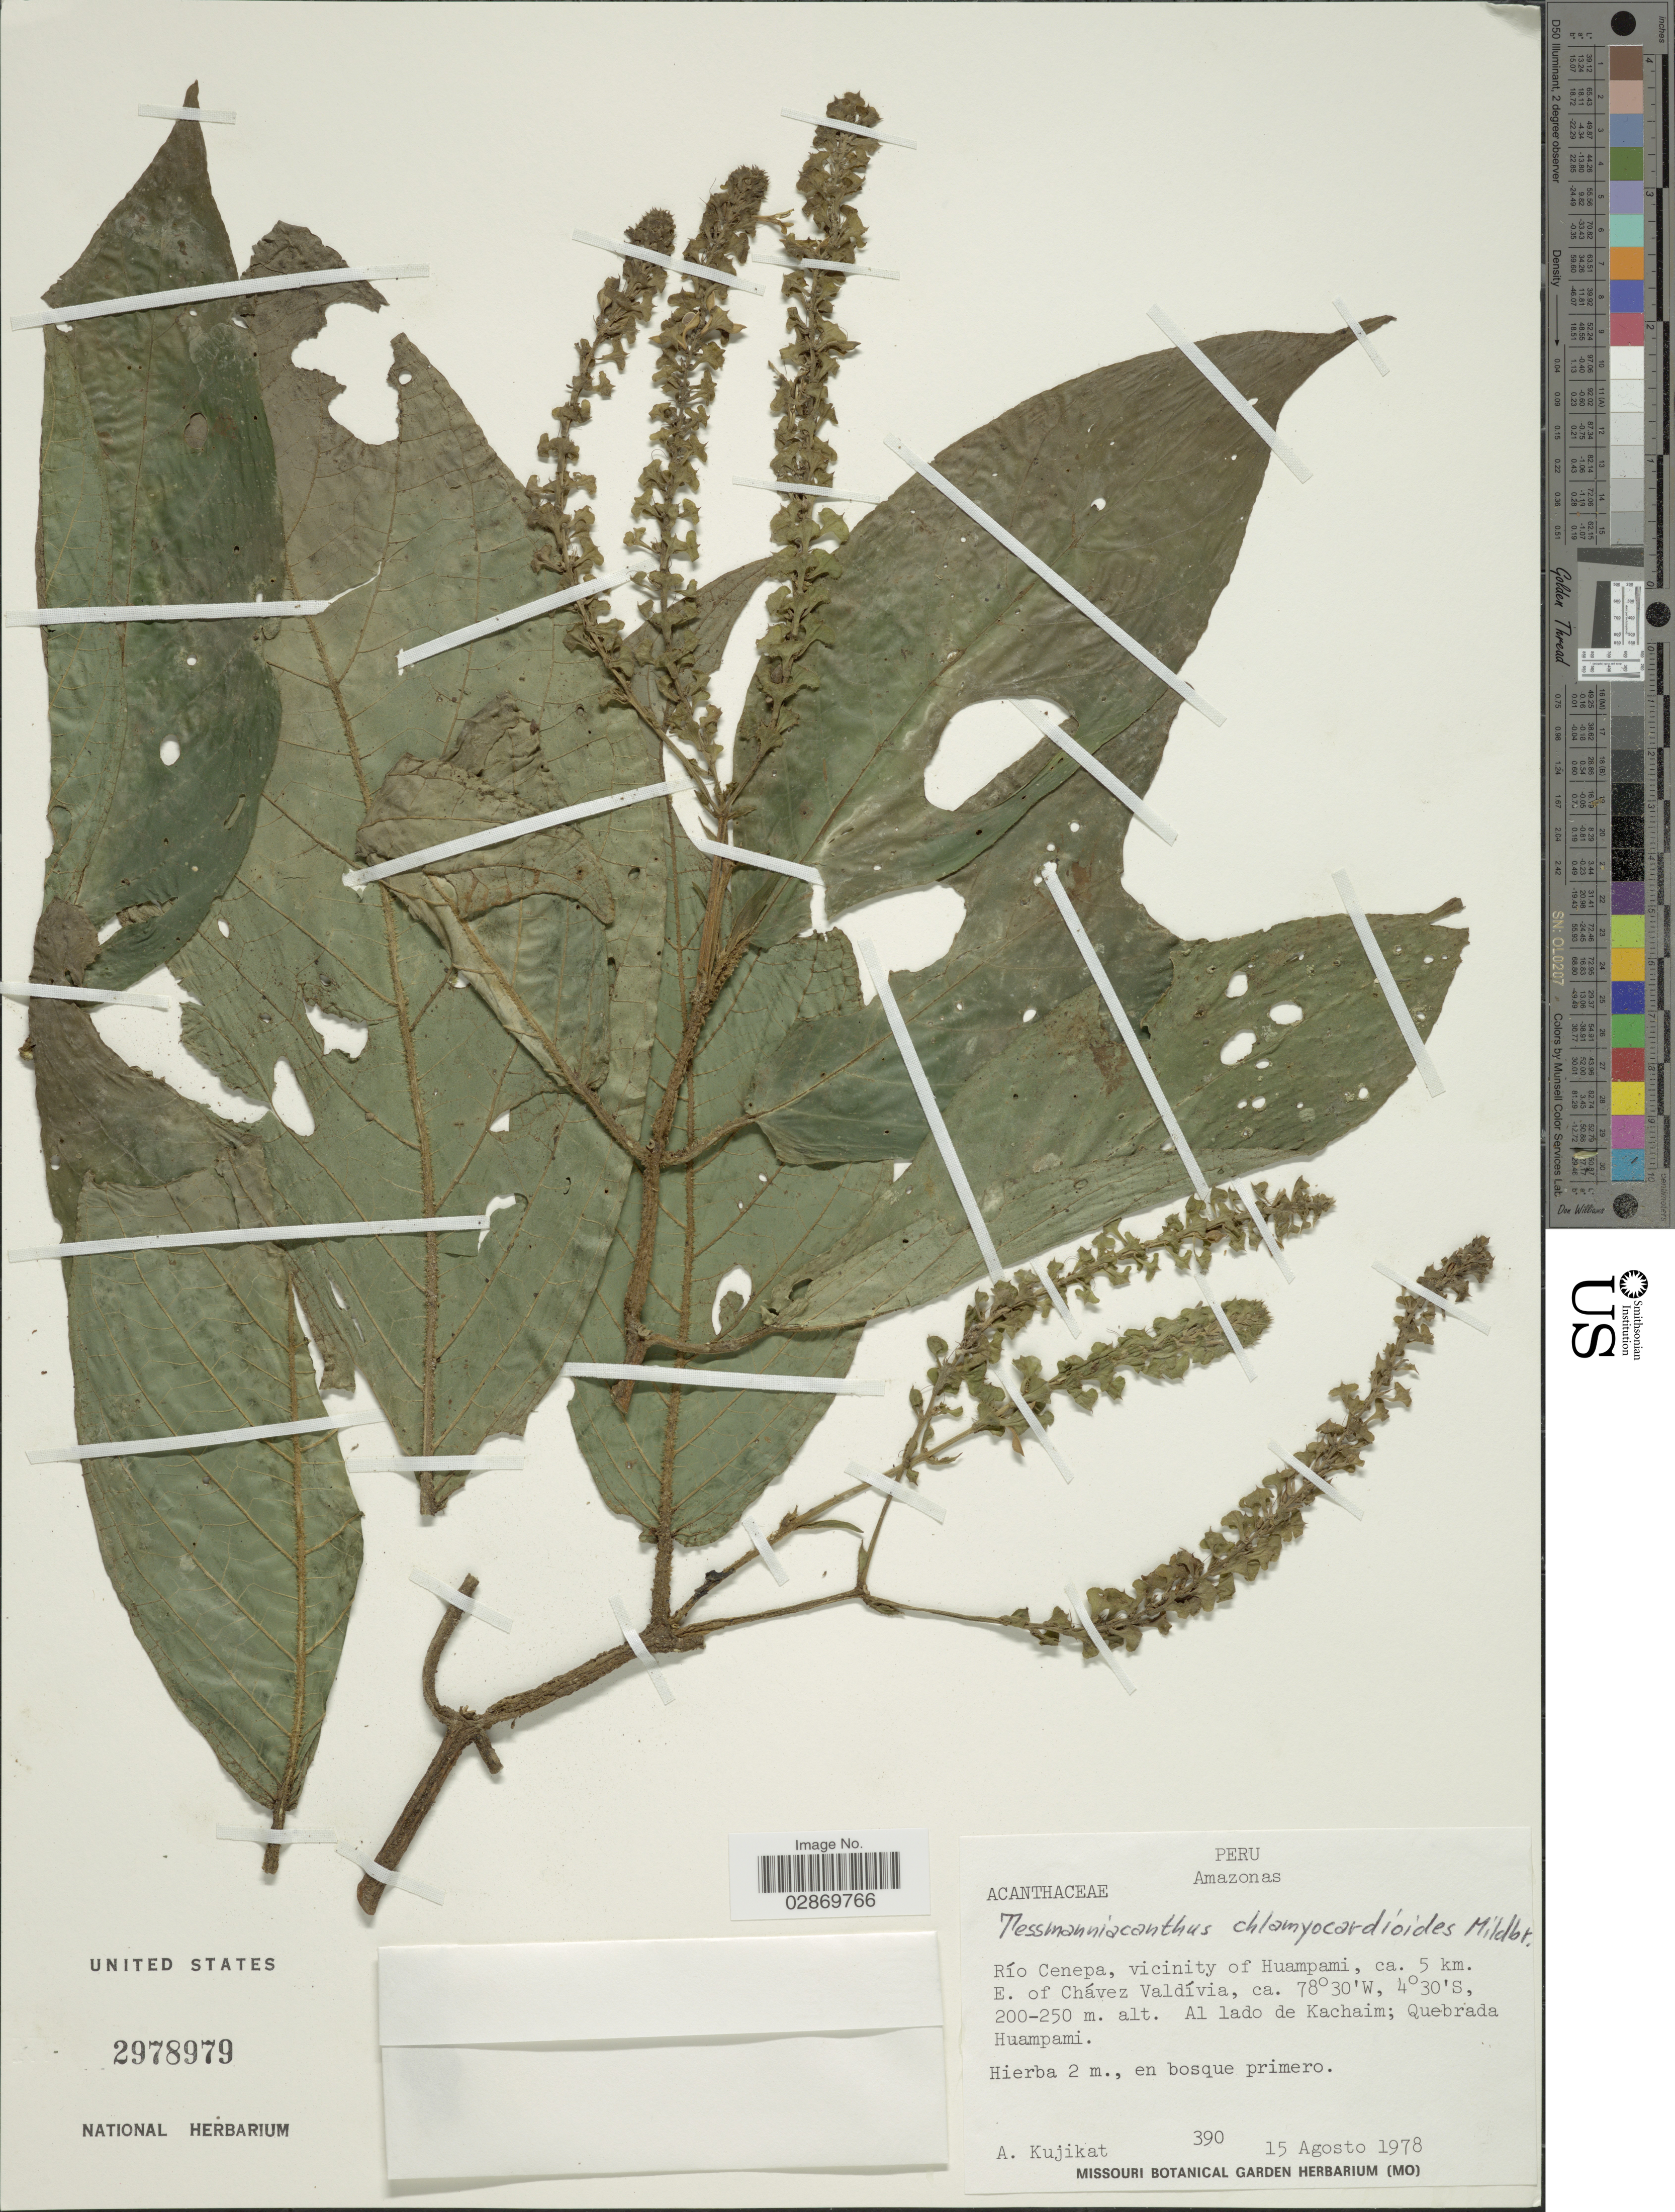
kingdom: Plantae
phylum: Tracheophyta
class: Magnoliopsida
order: Lamiales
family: Acanthaceae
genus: Tessmanniacanthus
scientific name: Tessmanniacanthus chlamydocardioides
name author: Mildbr.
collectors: A. Kujikat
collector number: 390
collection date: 1978-08-15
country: Peru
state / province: Amazonas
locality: Río Cenepa, vicinity of Huampami, ca. 5 Km. E. of Chávez Valdívia, Al lado de Kachaim, Quebrada Huampami.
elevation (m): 200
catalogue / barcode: US 2978979